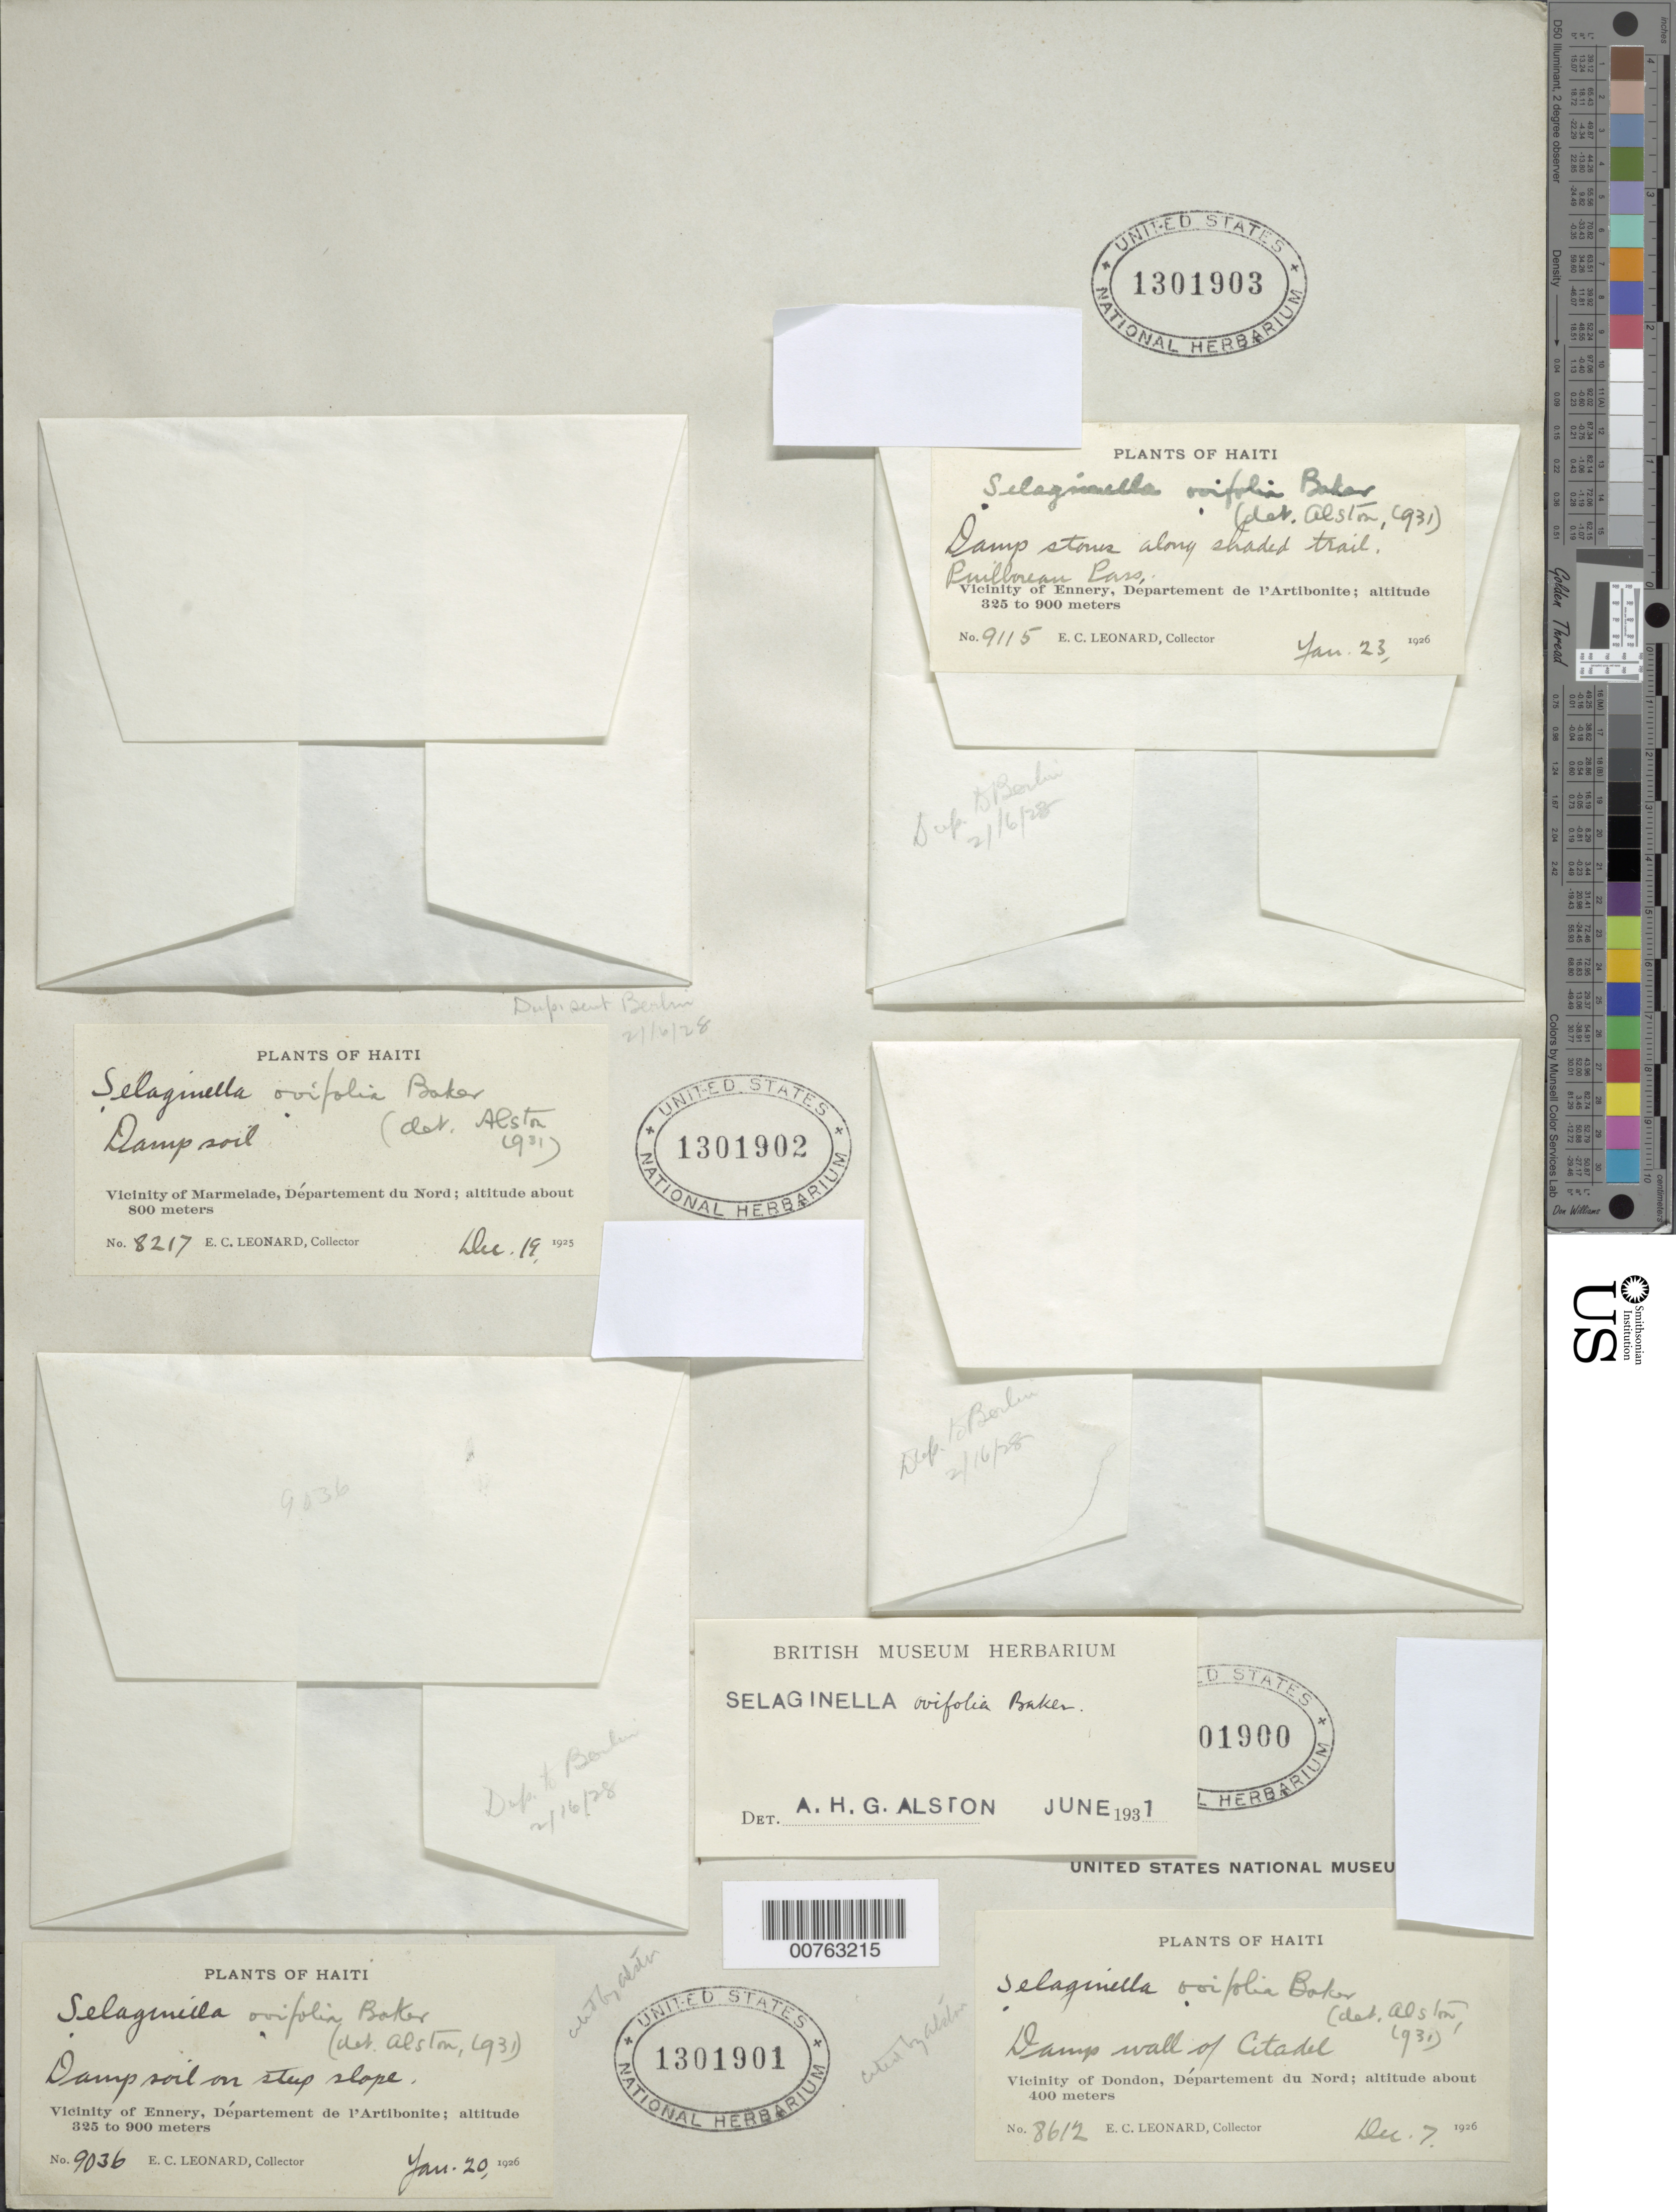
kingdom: Plantae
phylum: Tracheophyta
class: Lycopodiopsida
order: Selaginellales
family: Selaginellaceae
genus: Selaginella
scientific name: Selaginella ovifolia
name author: Baker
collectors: E. C. Leonard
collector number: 9036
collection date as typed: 20 Jan 1926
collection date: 1926-01-20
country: Haiti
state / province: Artibonite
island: Hispaniola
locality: Vicinity of Ennery. Departement de l'Artibonite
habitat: Damp soil on steep soil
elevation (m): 325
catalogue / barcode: US 1301901